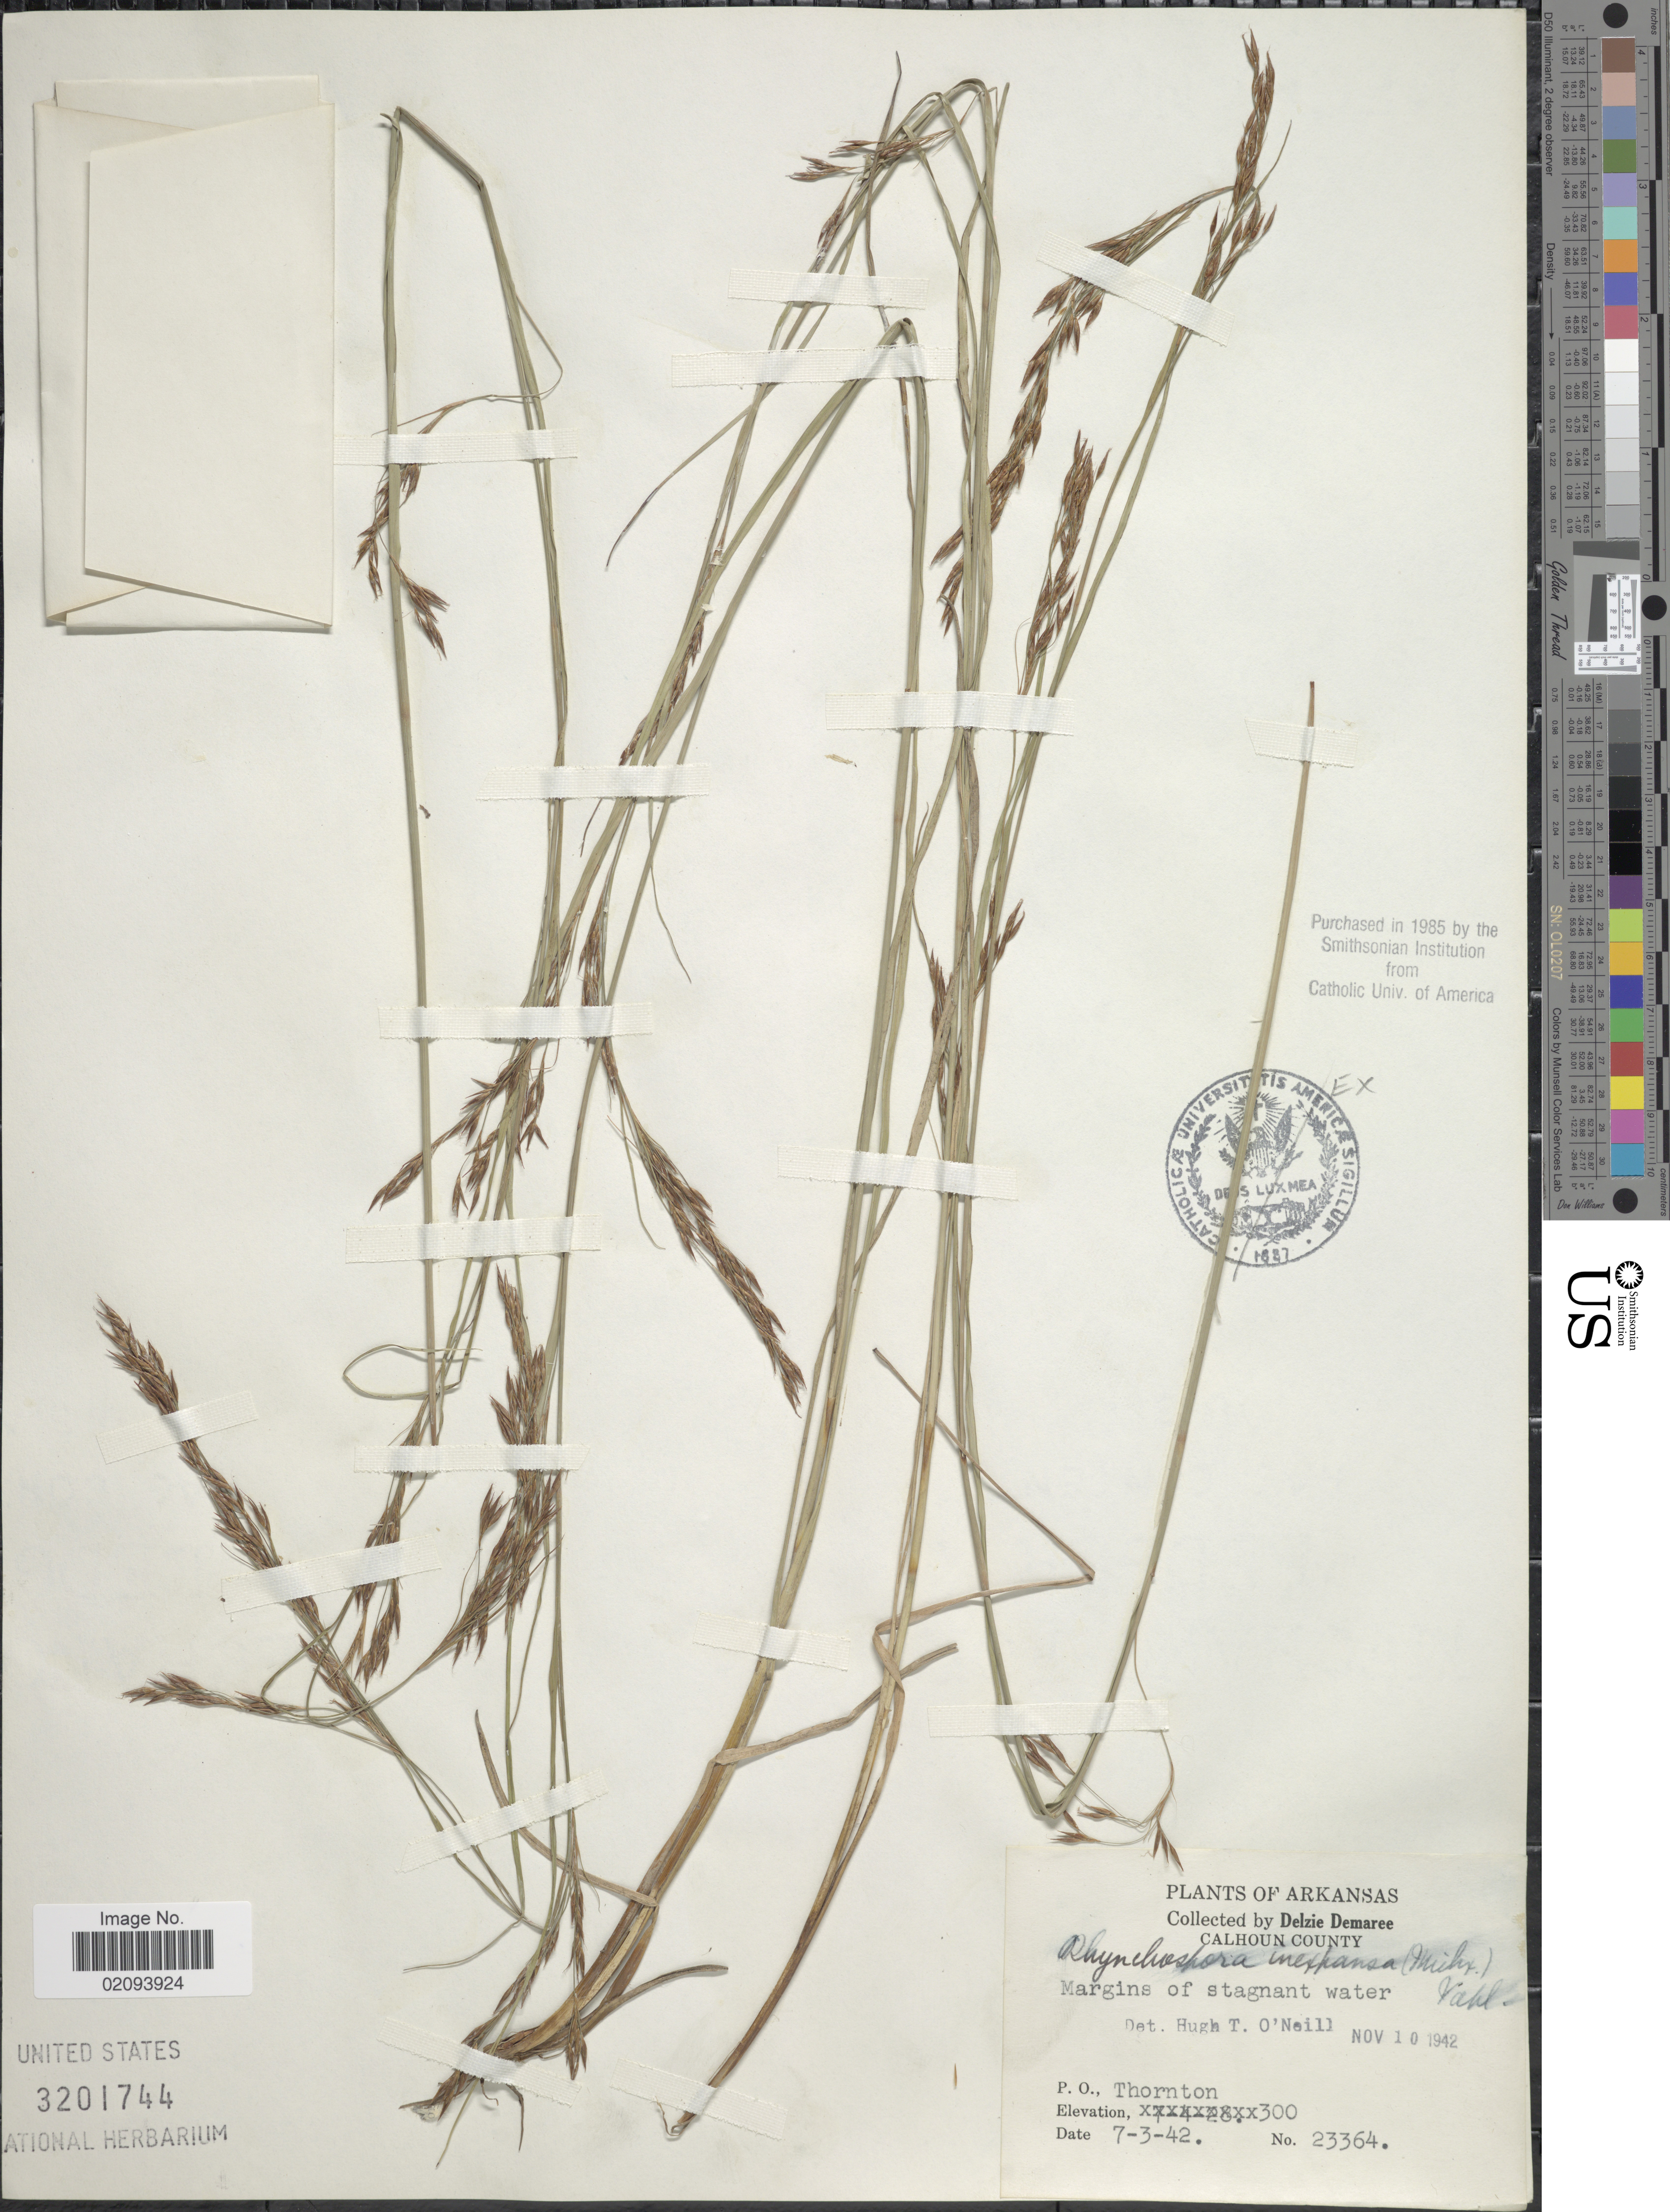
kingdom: Plantae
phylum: Tracheophyta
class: Liliopsida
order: Poales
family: Cyperaceae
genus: Rhynchospora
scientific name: Rhynchospora inexpansa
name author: (Michx.) Vahl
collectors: D. Demaree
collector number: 23364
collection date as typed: Transcribed d/m/y: 3/7/42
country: United States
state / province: Arkansas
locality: Calhoun County. P.O. Thornton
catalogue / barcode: US 3201744